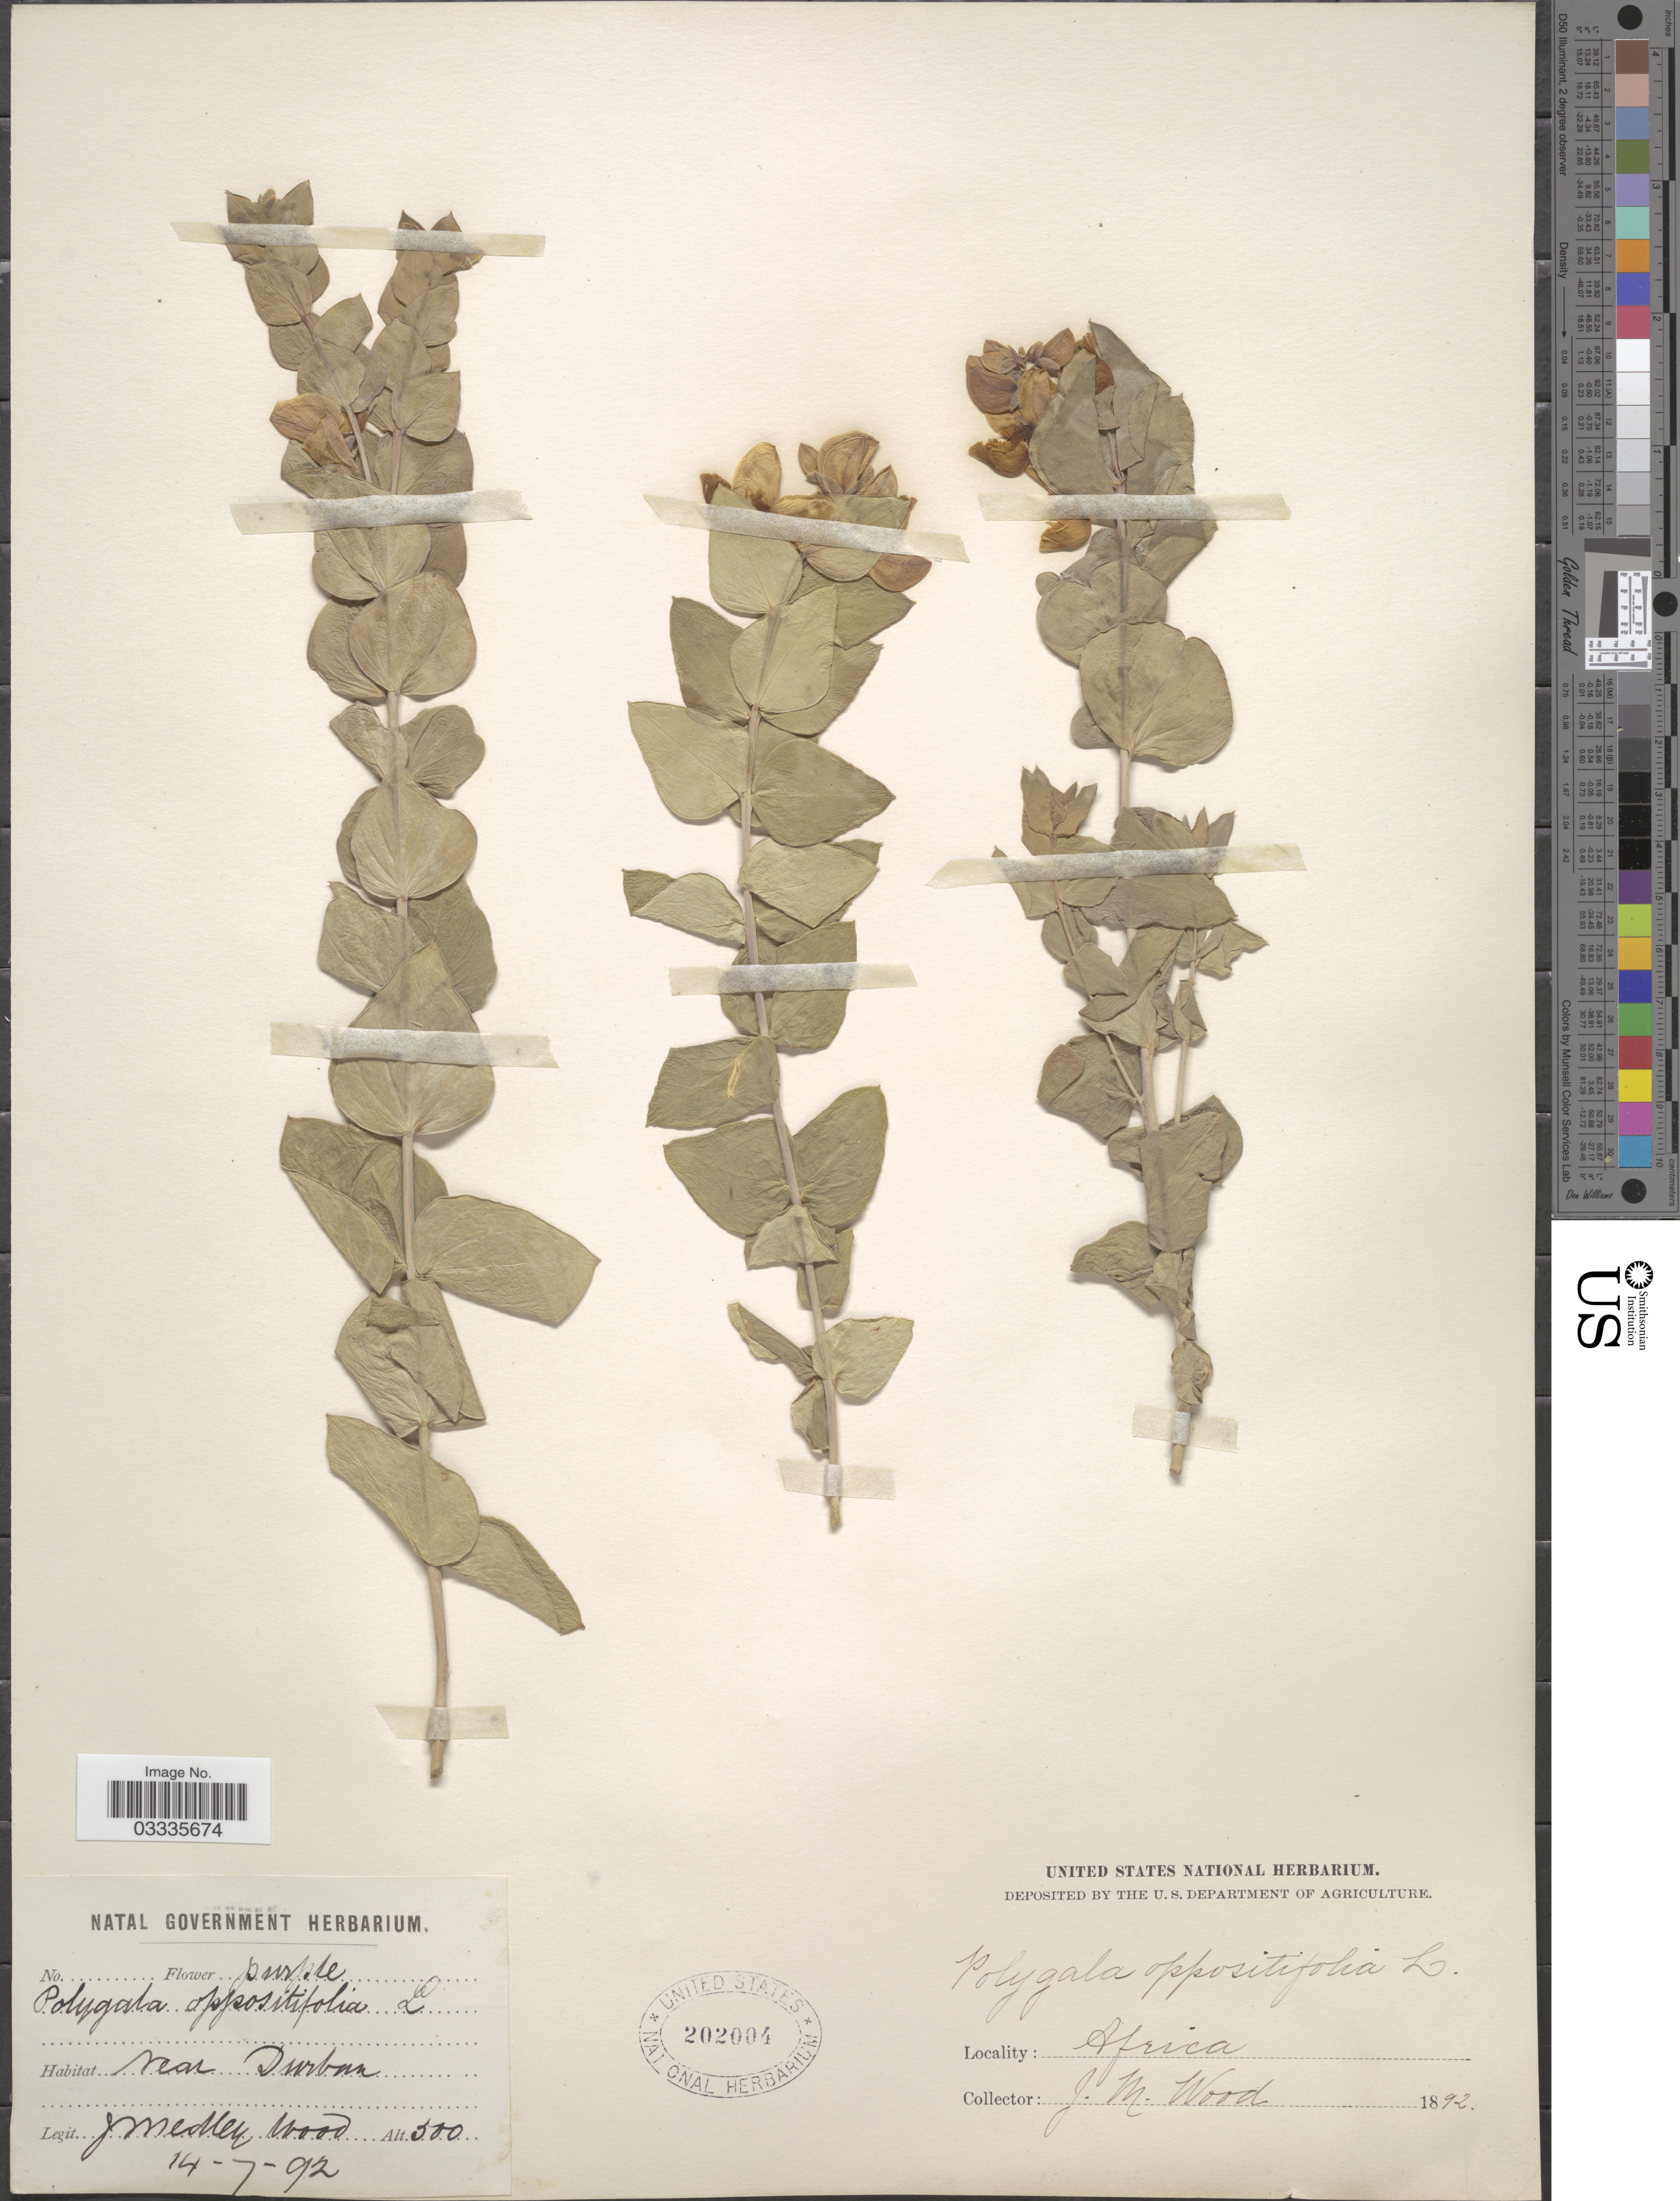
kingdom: Plantae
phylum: Tracheophyta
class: Magnoliopsida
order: Fabales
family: Polygalaceae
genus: Polygala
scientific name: Polygala oppositifolia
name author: L.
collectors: J. Medley Wood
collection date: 1892-07-14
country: South Africa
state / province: KwaZulu-Natal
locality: Near Durban.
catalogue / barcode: US 202004